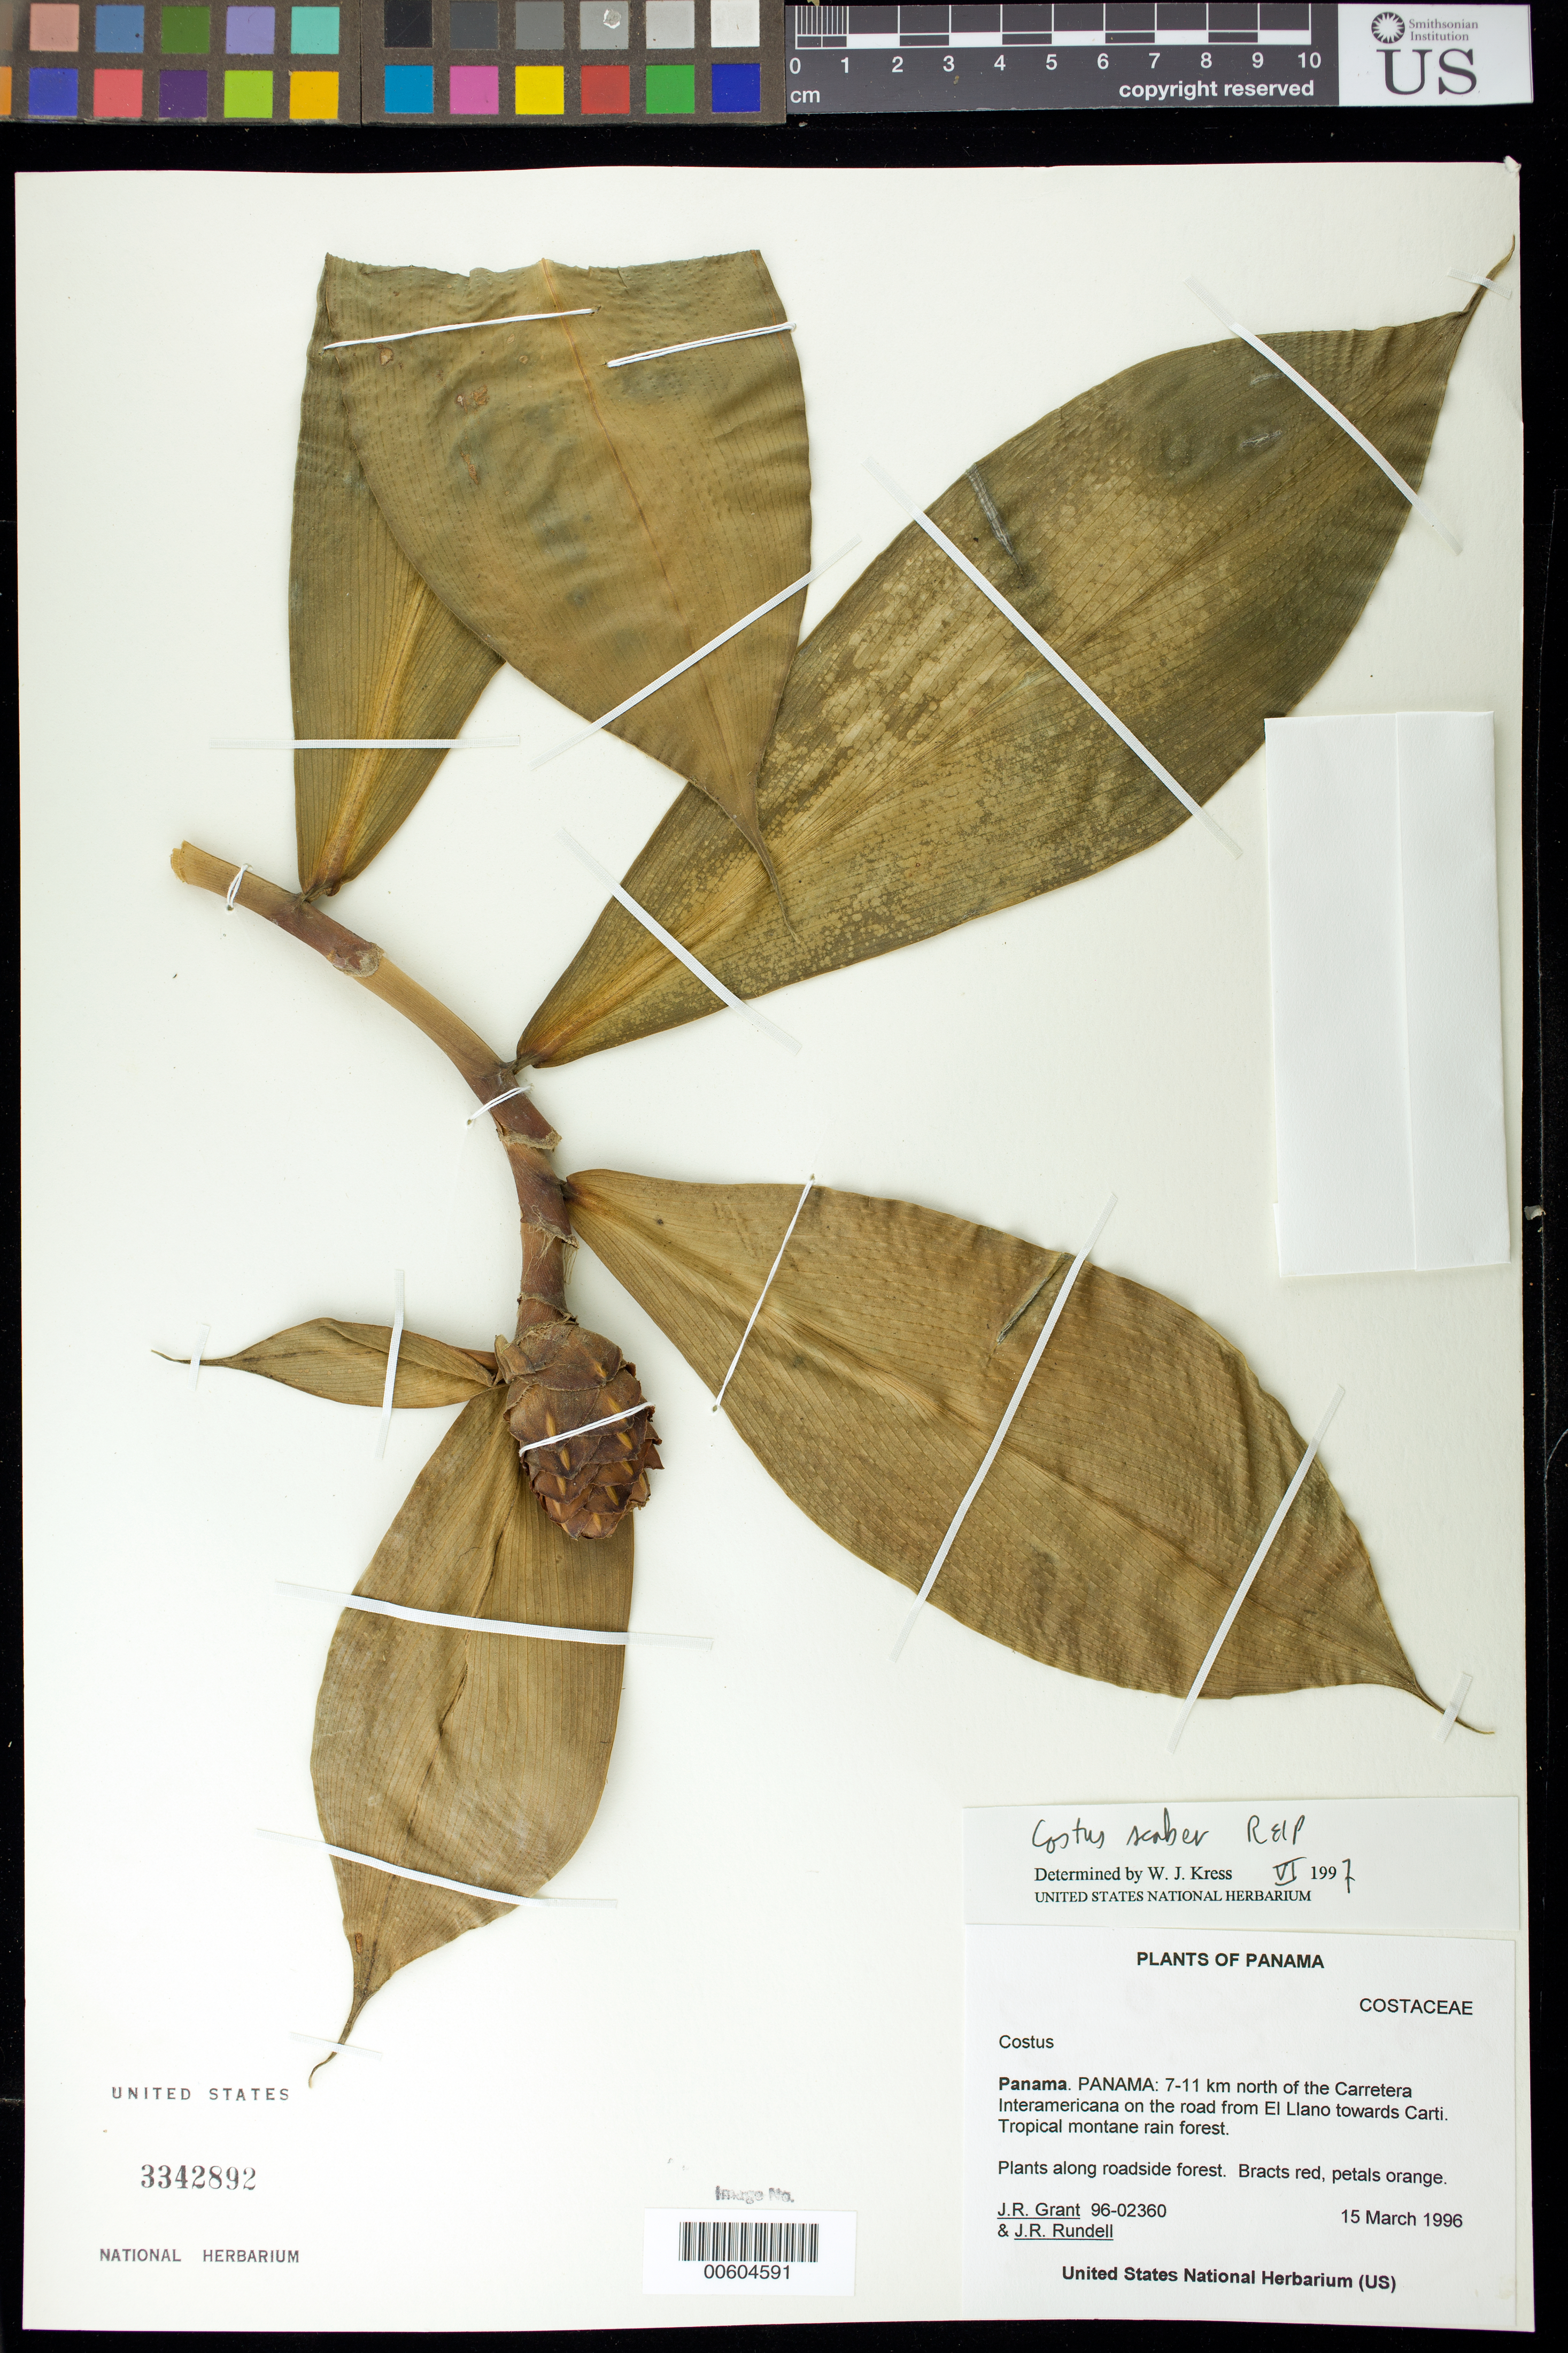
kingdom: Plantae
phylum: Tracheophyta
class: Liliopsida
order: Zingiberales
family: Costaceae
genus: Costus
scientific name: Costus scaber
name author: Ruiz & Pav.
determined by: Kress, W. J., (US), Smithsonian Institution - National Museum of Natural History (UNITED STATES)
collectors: J. R. Grant & J. R. Rundell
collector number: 96-02360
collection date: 1996-03-15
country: Panama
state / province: Panamá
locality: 7-11 km N of the Carretera Interamericana on the road from El Llano towards Carti. Tropical montaine rain forest.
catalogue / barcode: US 3342892